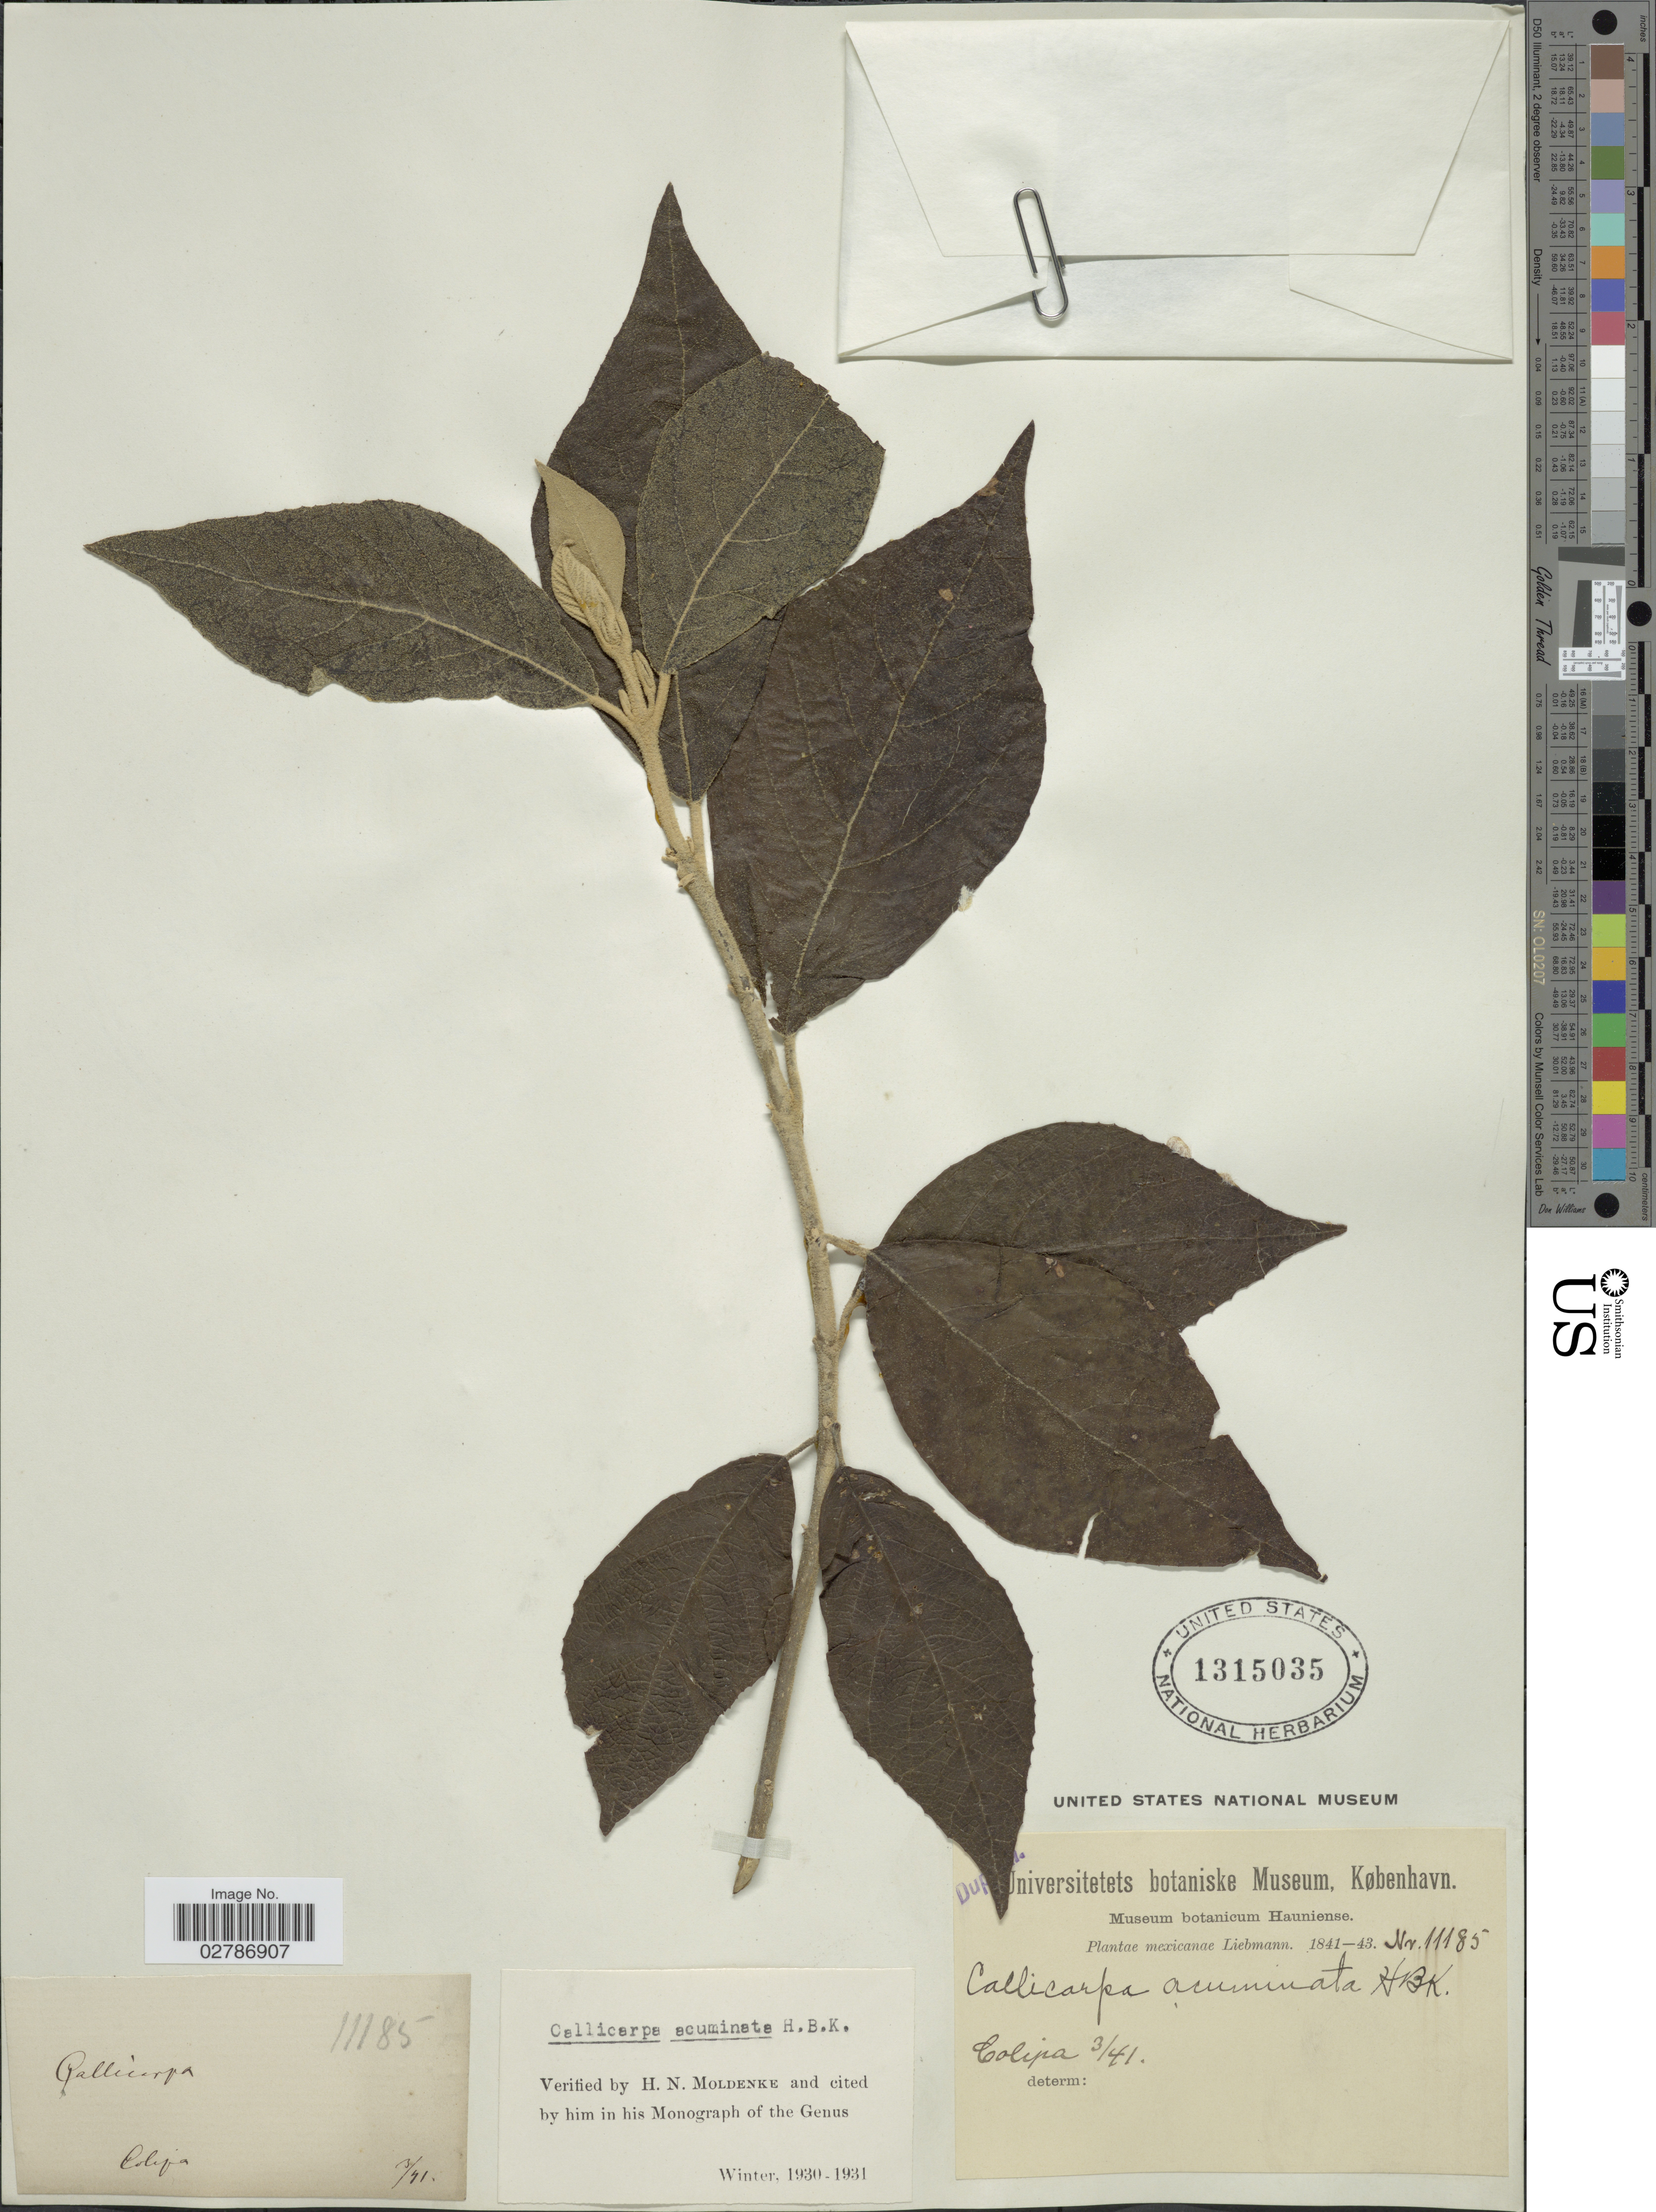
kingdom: Plantae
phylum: Tracheophyta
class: Magnoliopsida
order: Lamiales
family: Lamiaceae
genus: Callicarpa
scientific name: Callicarpa acuminata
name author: Kunth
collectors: Liebmann, --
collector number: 11185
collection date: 1841-03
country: Mexico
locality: Colipa.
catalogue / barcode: US 1315035